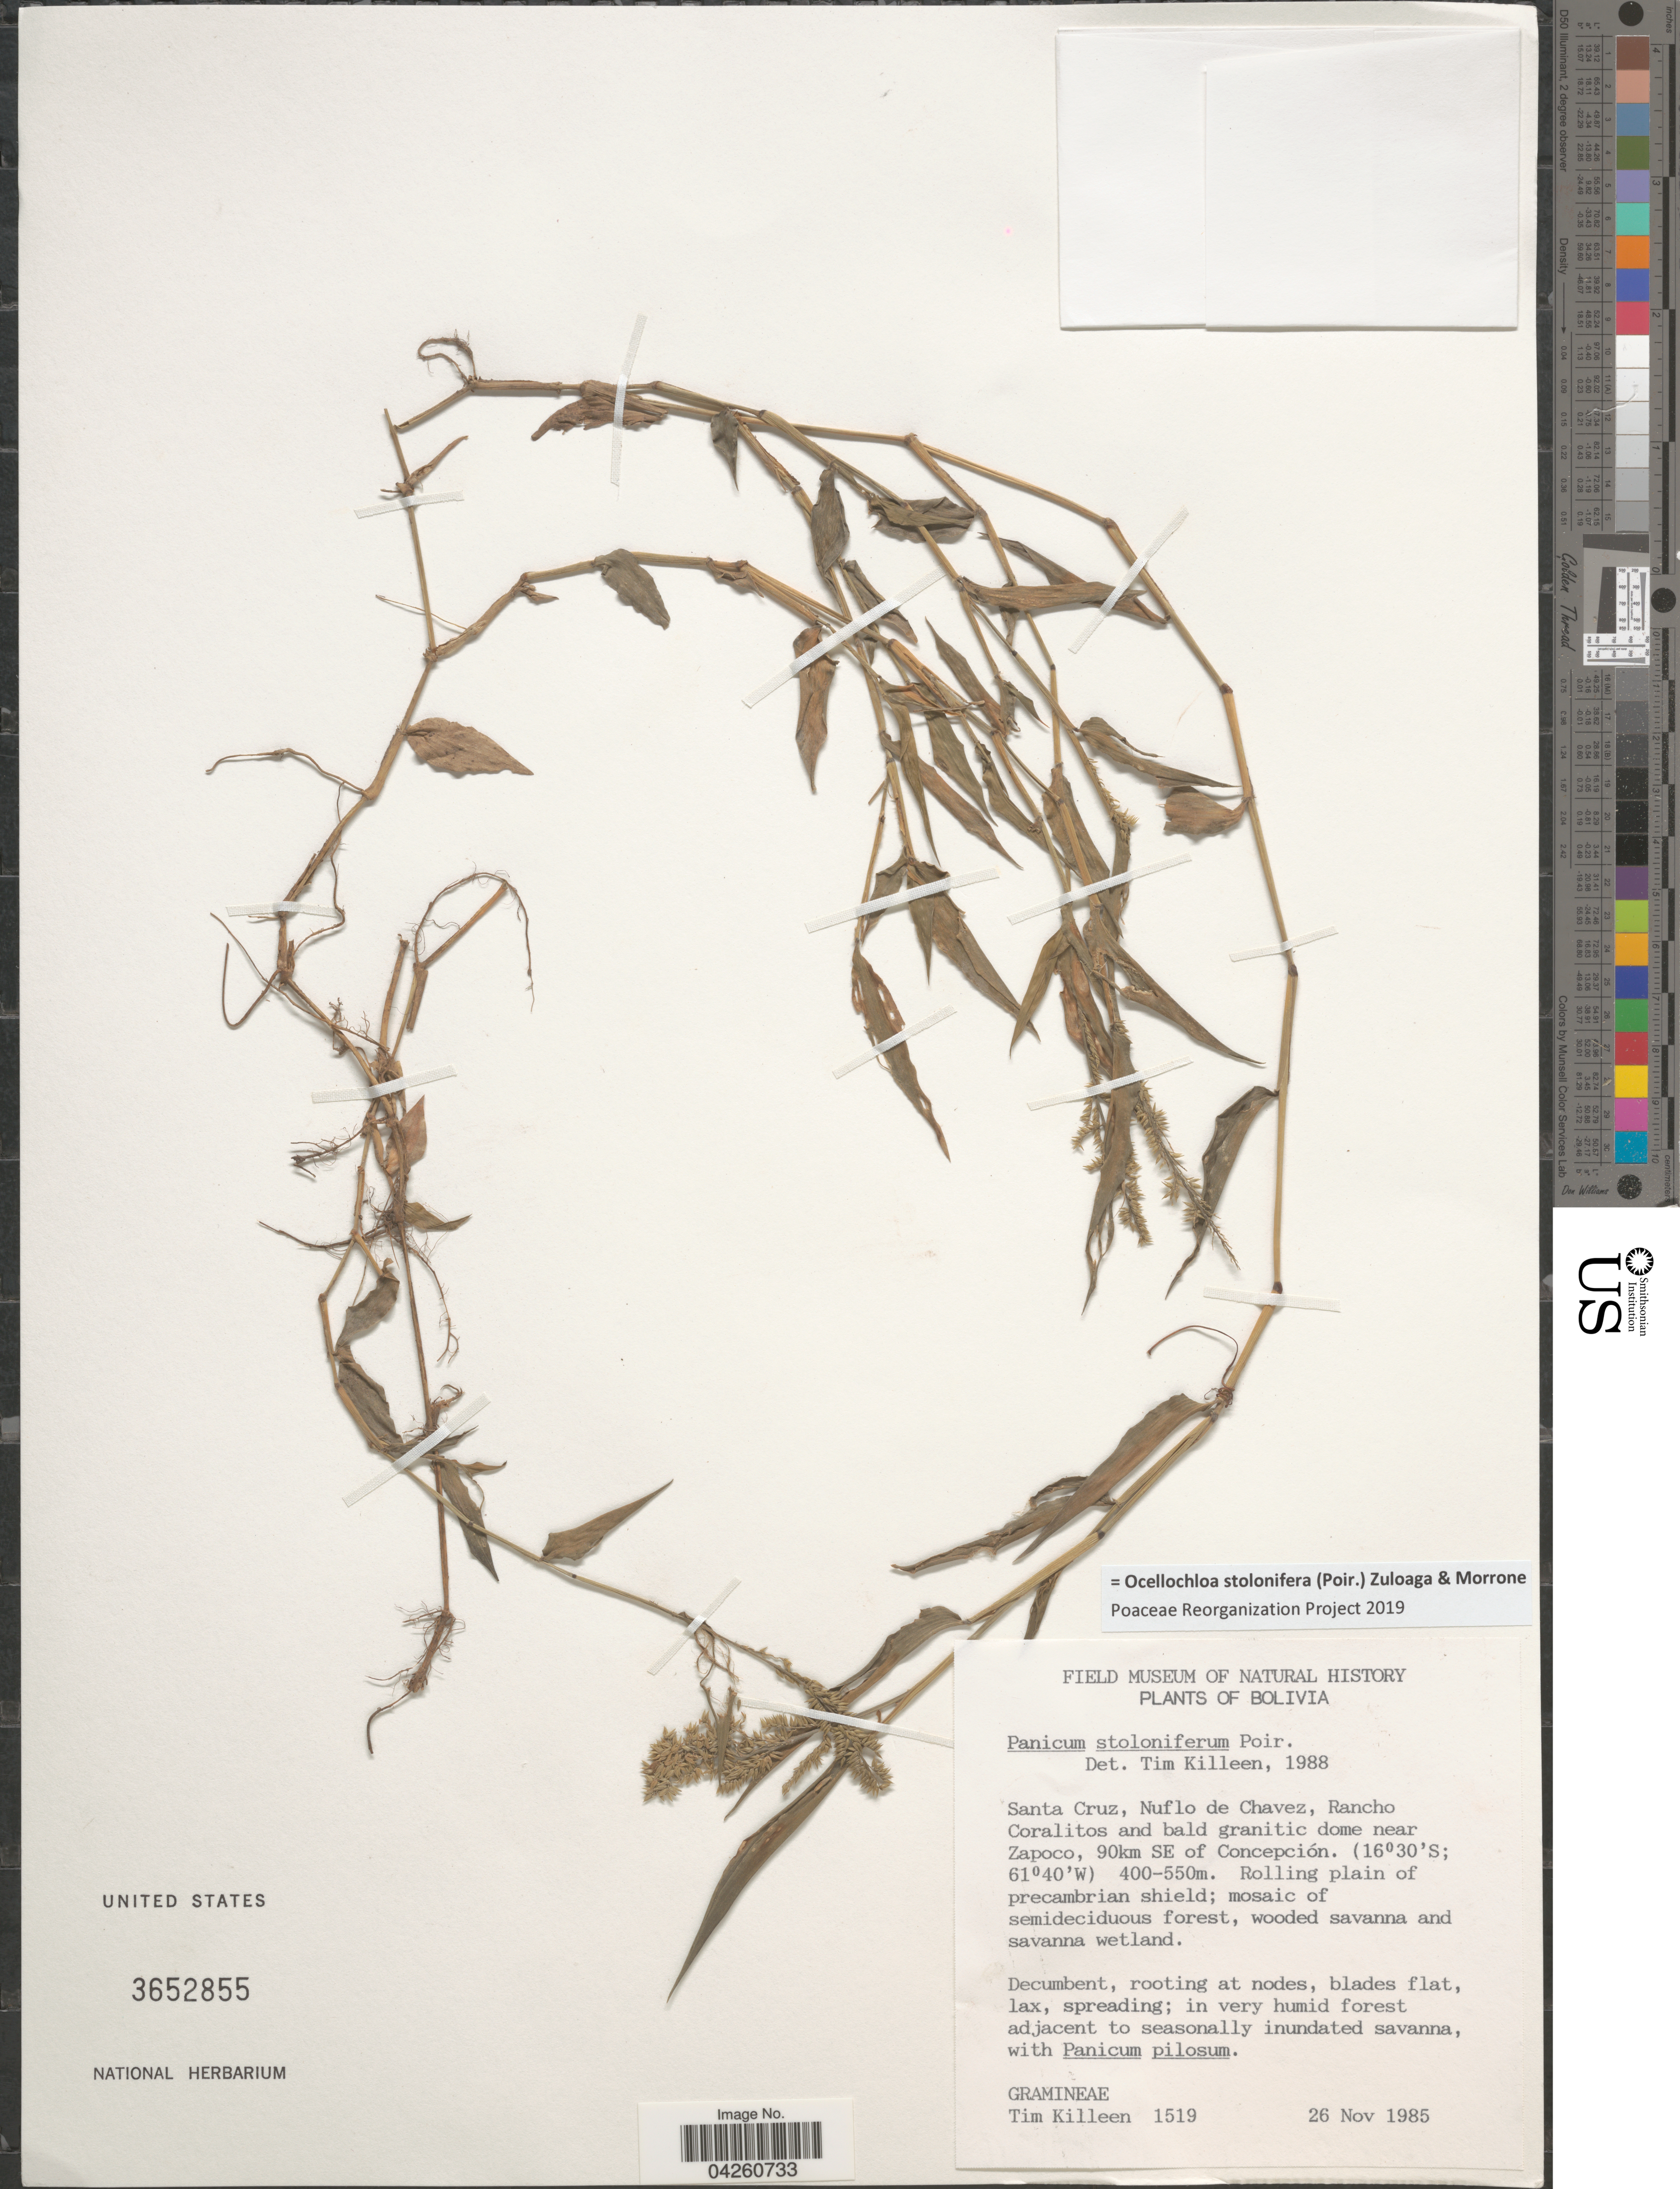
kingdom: Plantae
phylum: Tracheophyta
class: Liliopsida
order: Poales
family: Poaceae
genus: Ocellochloa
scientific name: Ocellochloa stolonifera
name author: (Poir.) Zuloaga & Morrone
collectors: T. J. Killeen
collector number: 1519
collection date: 1985-11-26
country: Bolivia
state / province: Santa Cruz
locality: Nuflo de Chavez, Rancho Coralitos and bald granitic dome near Zapoco, 90km SE of Concepción.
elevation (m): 400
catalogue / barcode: US 3652855